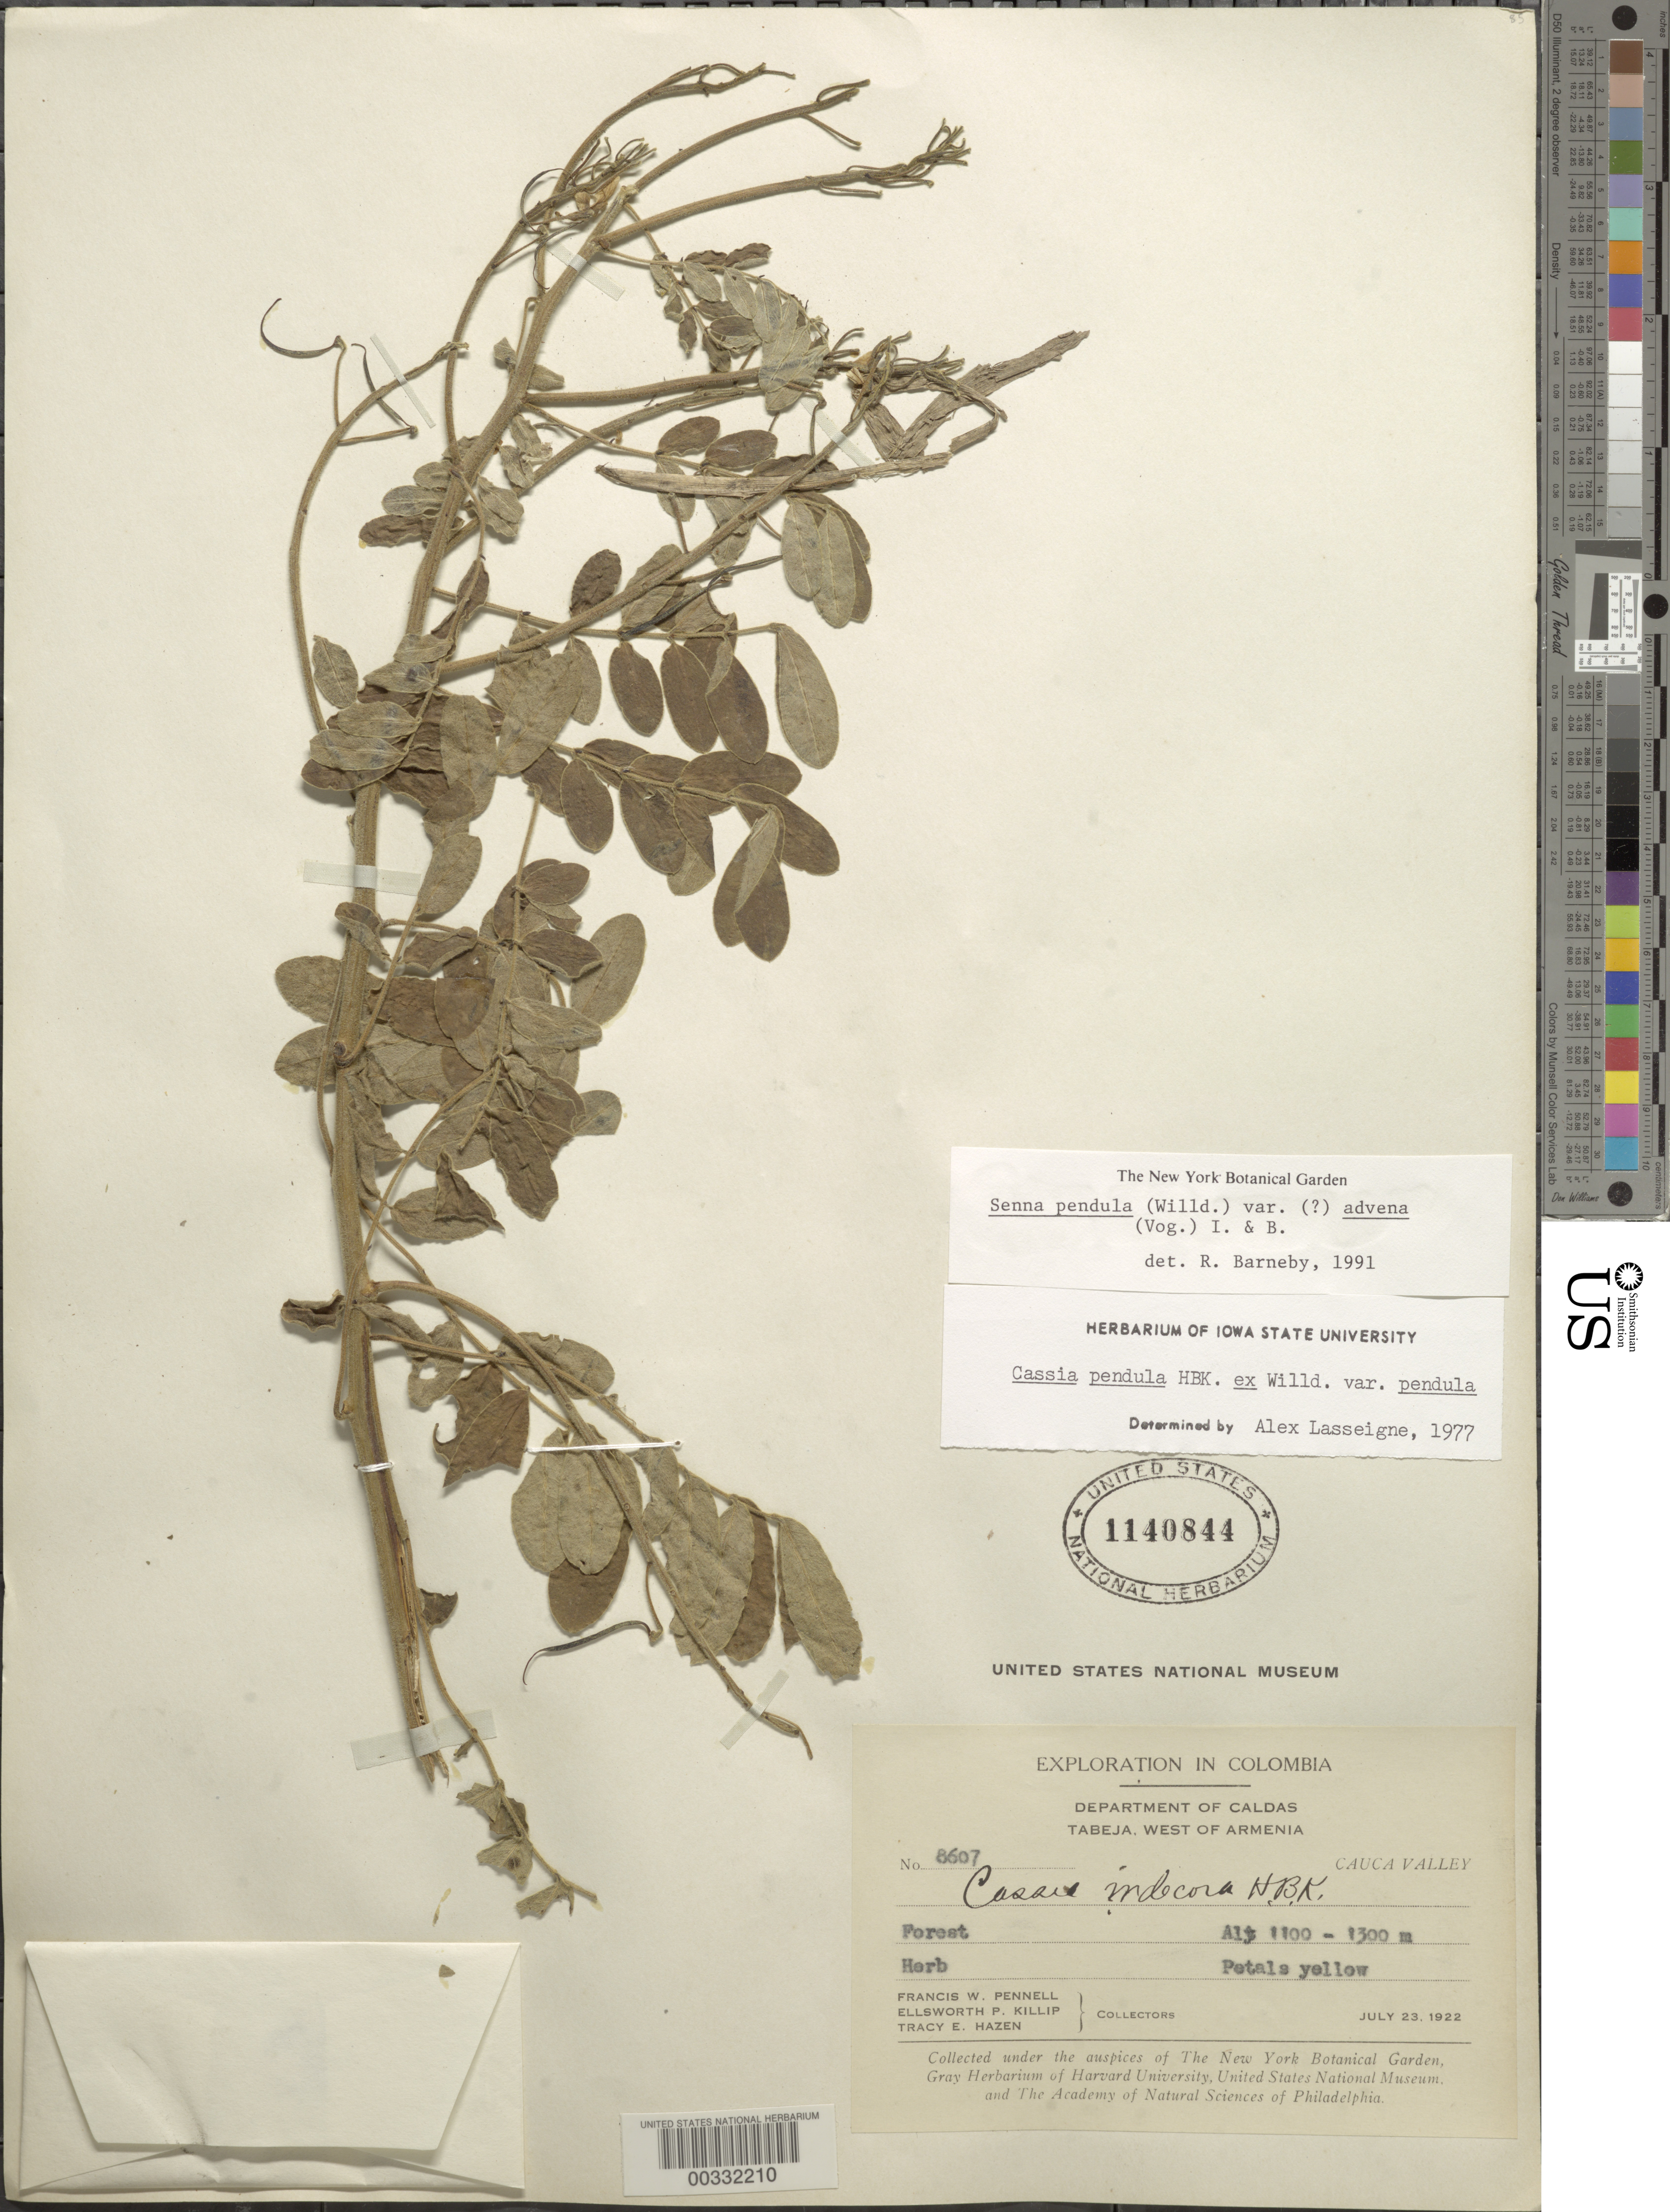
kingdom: Plantae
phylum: Tracheophyta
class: Magnoliopsida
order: Fabales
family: Fabaceae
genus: Senna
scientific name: Senna pendula var. advena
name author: (Vogel) H.S. Irwin & Barneby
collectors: F. W. Pennell, E. P. Killip & T. E. Hazen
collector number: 8607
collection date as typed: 23 Jul 1922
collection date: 1922-07-23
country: Colombia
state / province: Caldas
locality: Tebeja, W of Armenia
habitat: Forest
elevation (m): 1100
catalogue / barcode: US 1140844